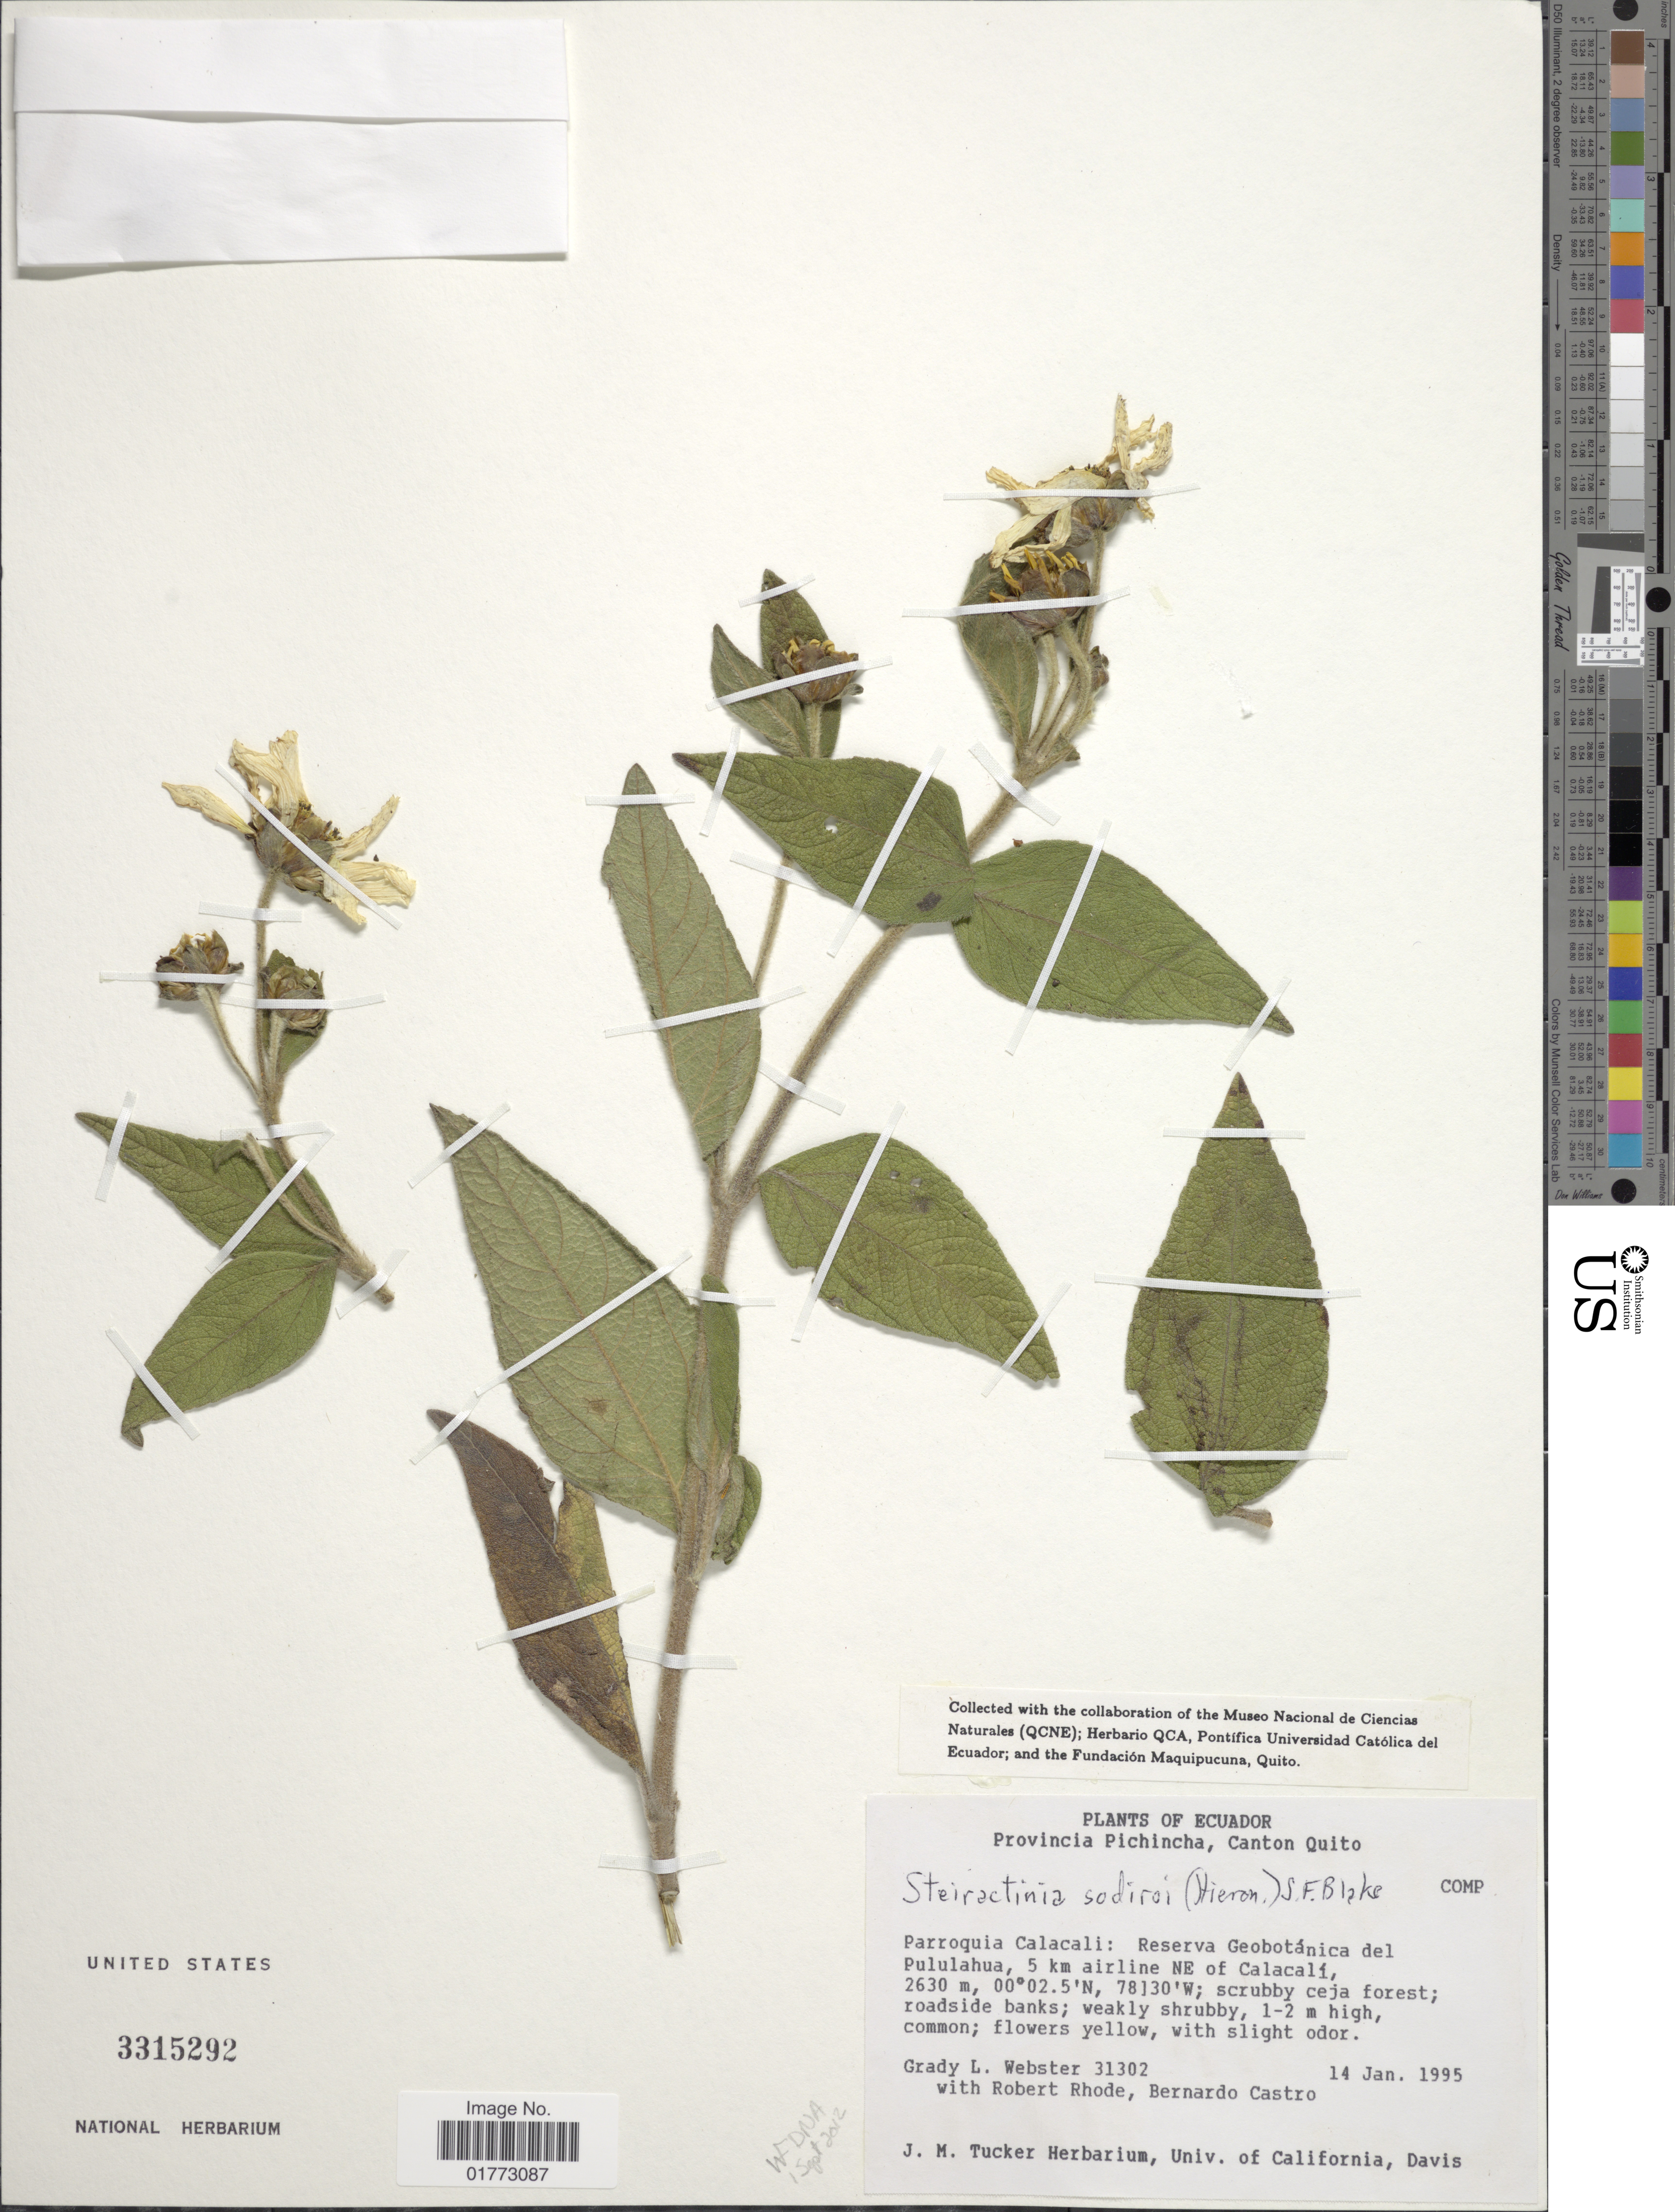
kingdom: Plantae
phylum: Tracheophyta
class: Magnoliopsida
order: Asterales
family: Asteraceae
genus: Steiractinia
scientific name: Steiractinia sodiroi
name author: (Hieron. ex Sodiro) S.F. Blake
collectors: G. L. Webster, R. Rhode & B. Castro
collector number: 31302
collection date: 1995-01-14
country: Ecuador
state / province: Pichincha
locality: Canton Quito, Parroquia Calacalli: Reserva Geobotanica del Pululahua, 5 km airline NE of Calacali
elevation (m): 2630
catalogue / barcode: US 3315292